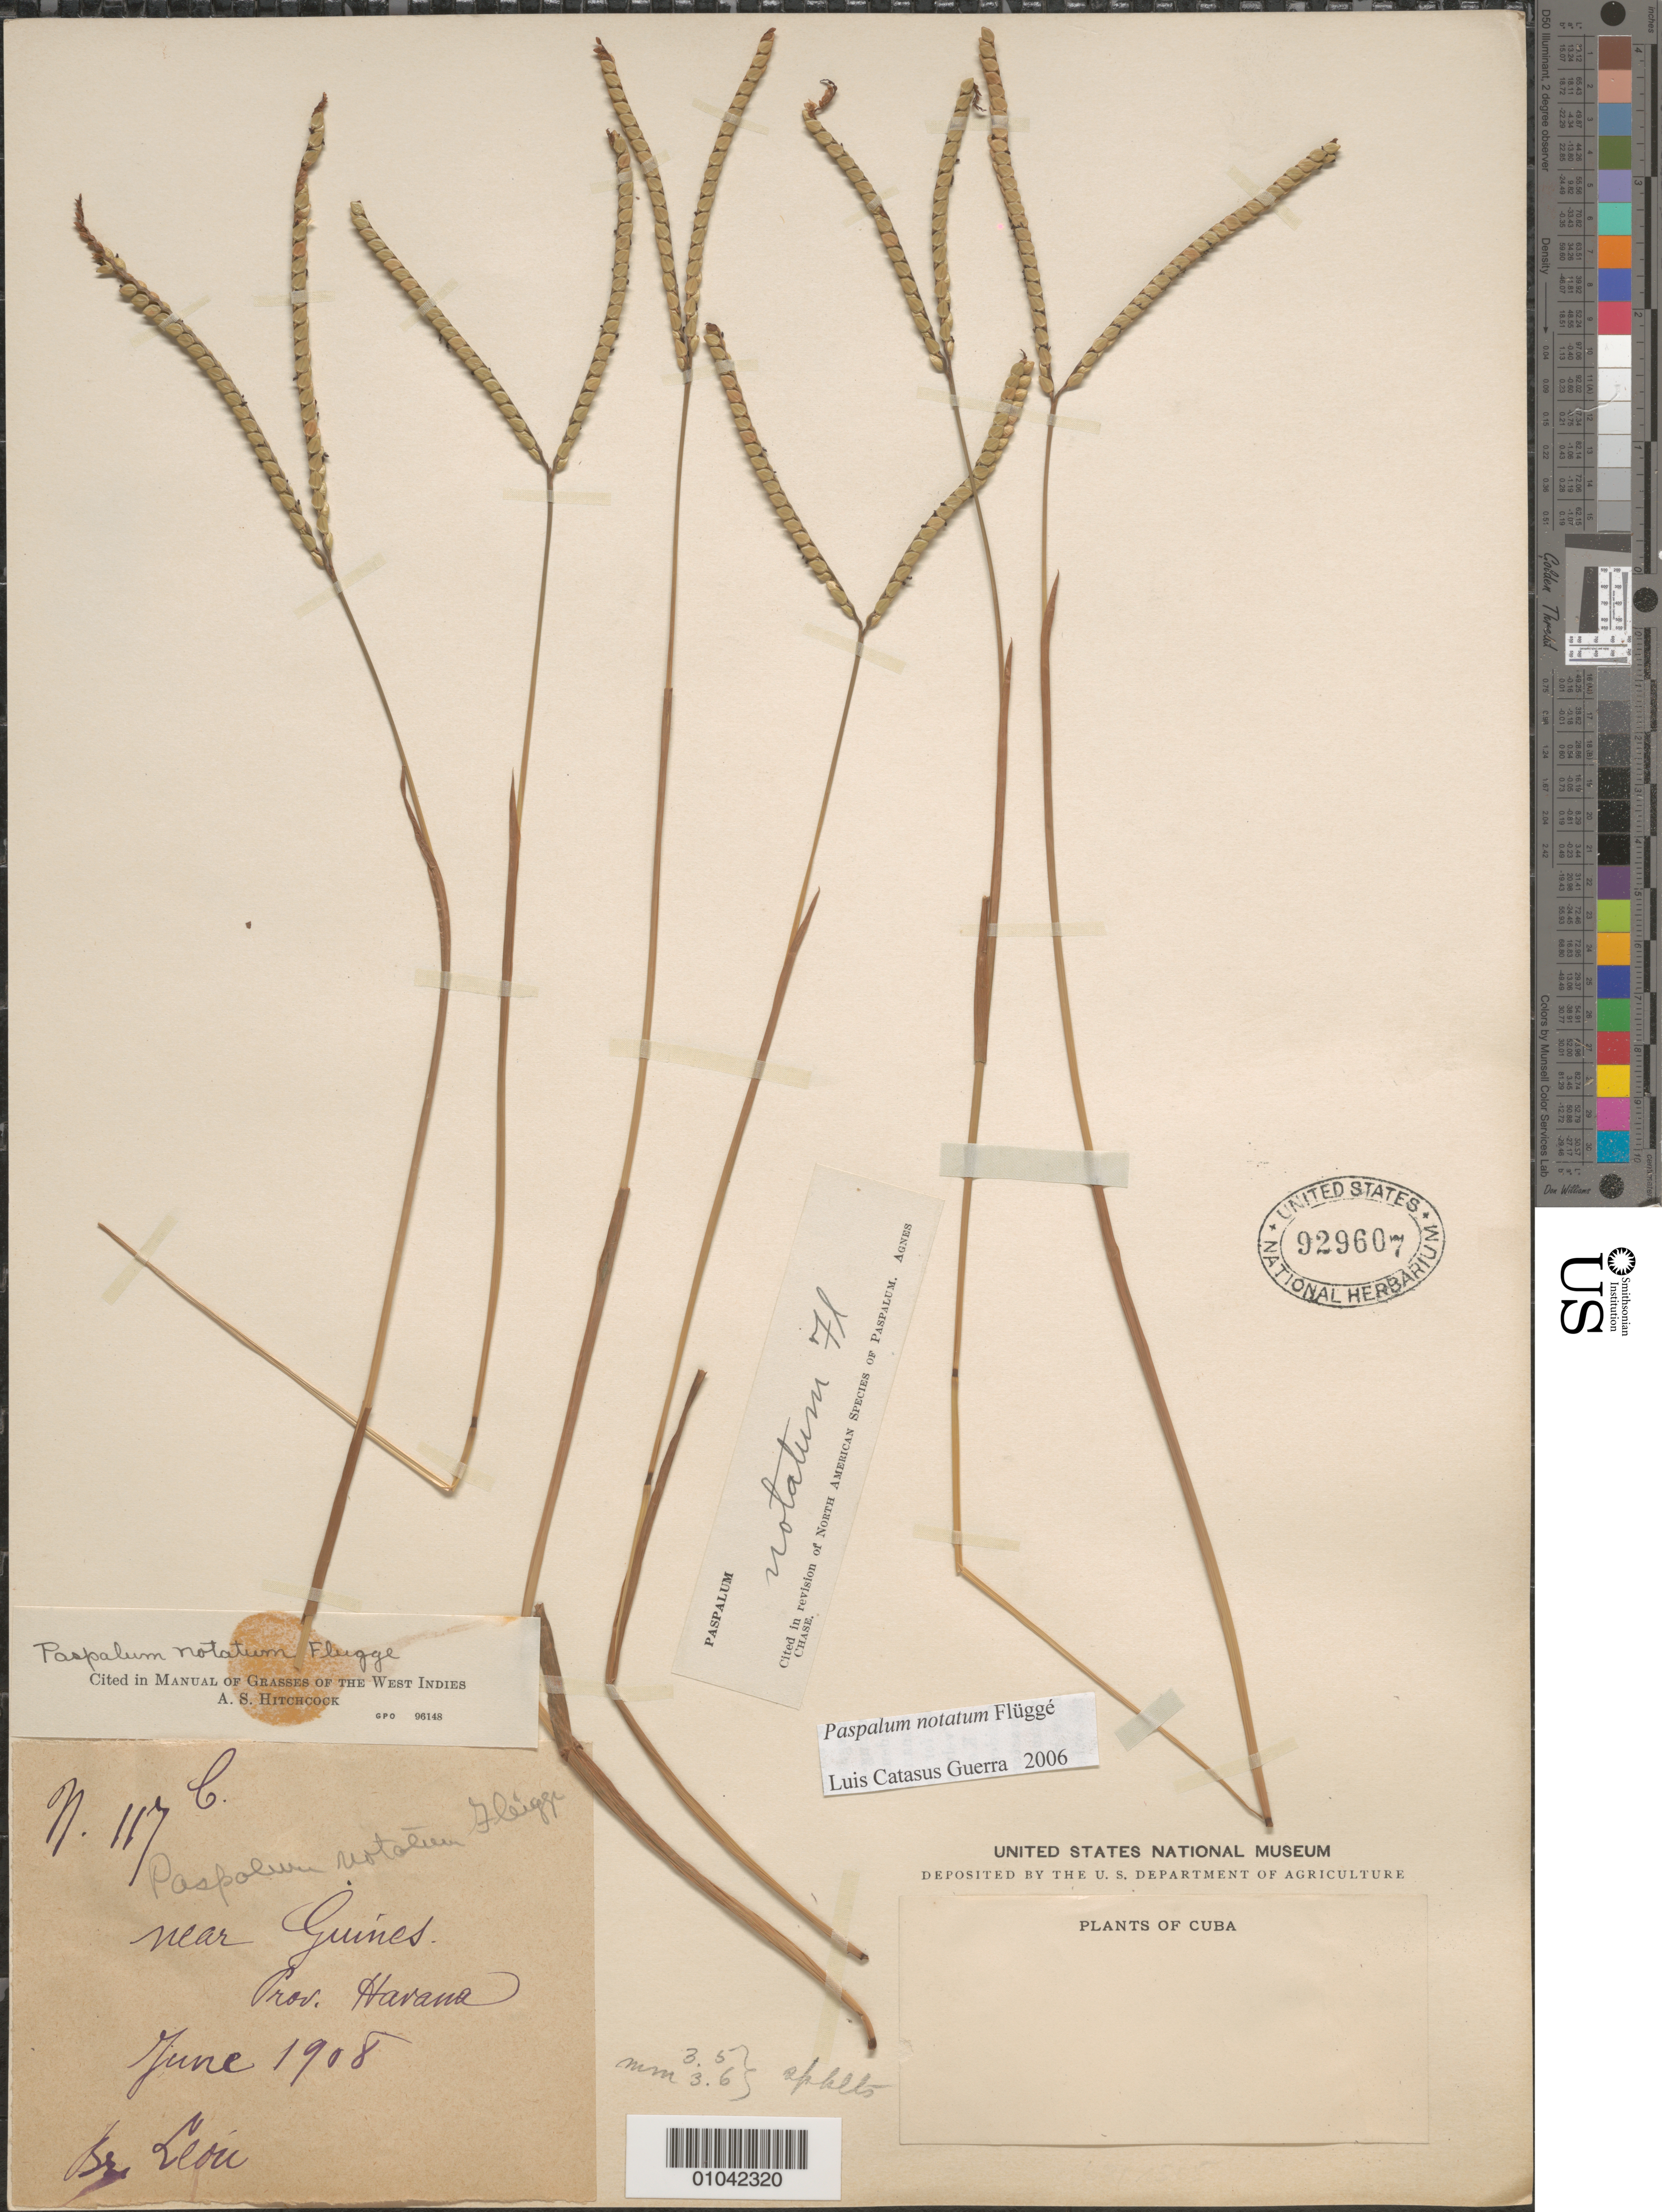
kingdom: Plantae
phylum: Tracheophyta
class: Liliopsida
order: Poales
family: Poaceae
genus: Paspalum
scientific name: Paspalum notatum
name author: Flüggé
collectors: Bro. León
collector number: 117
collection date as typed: Jun 1908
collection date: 1908-06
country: Cuba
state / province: La Habana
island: Cuba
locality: Near Guines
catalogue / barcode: US 929607